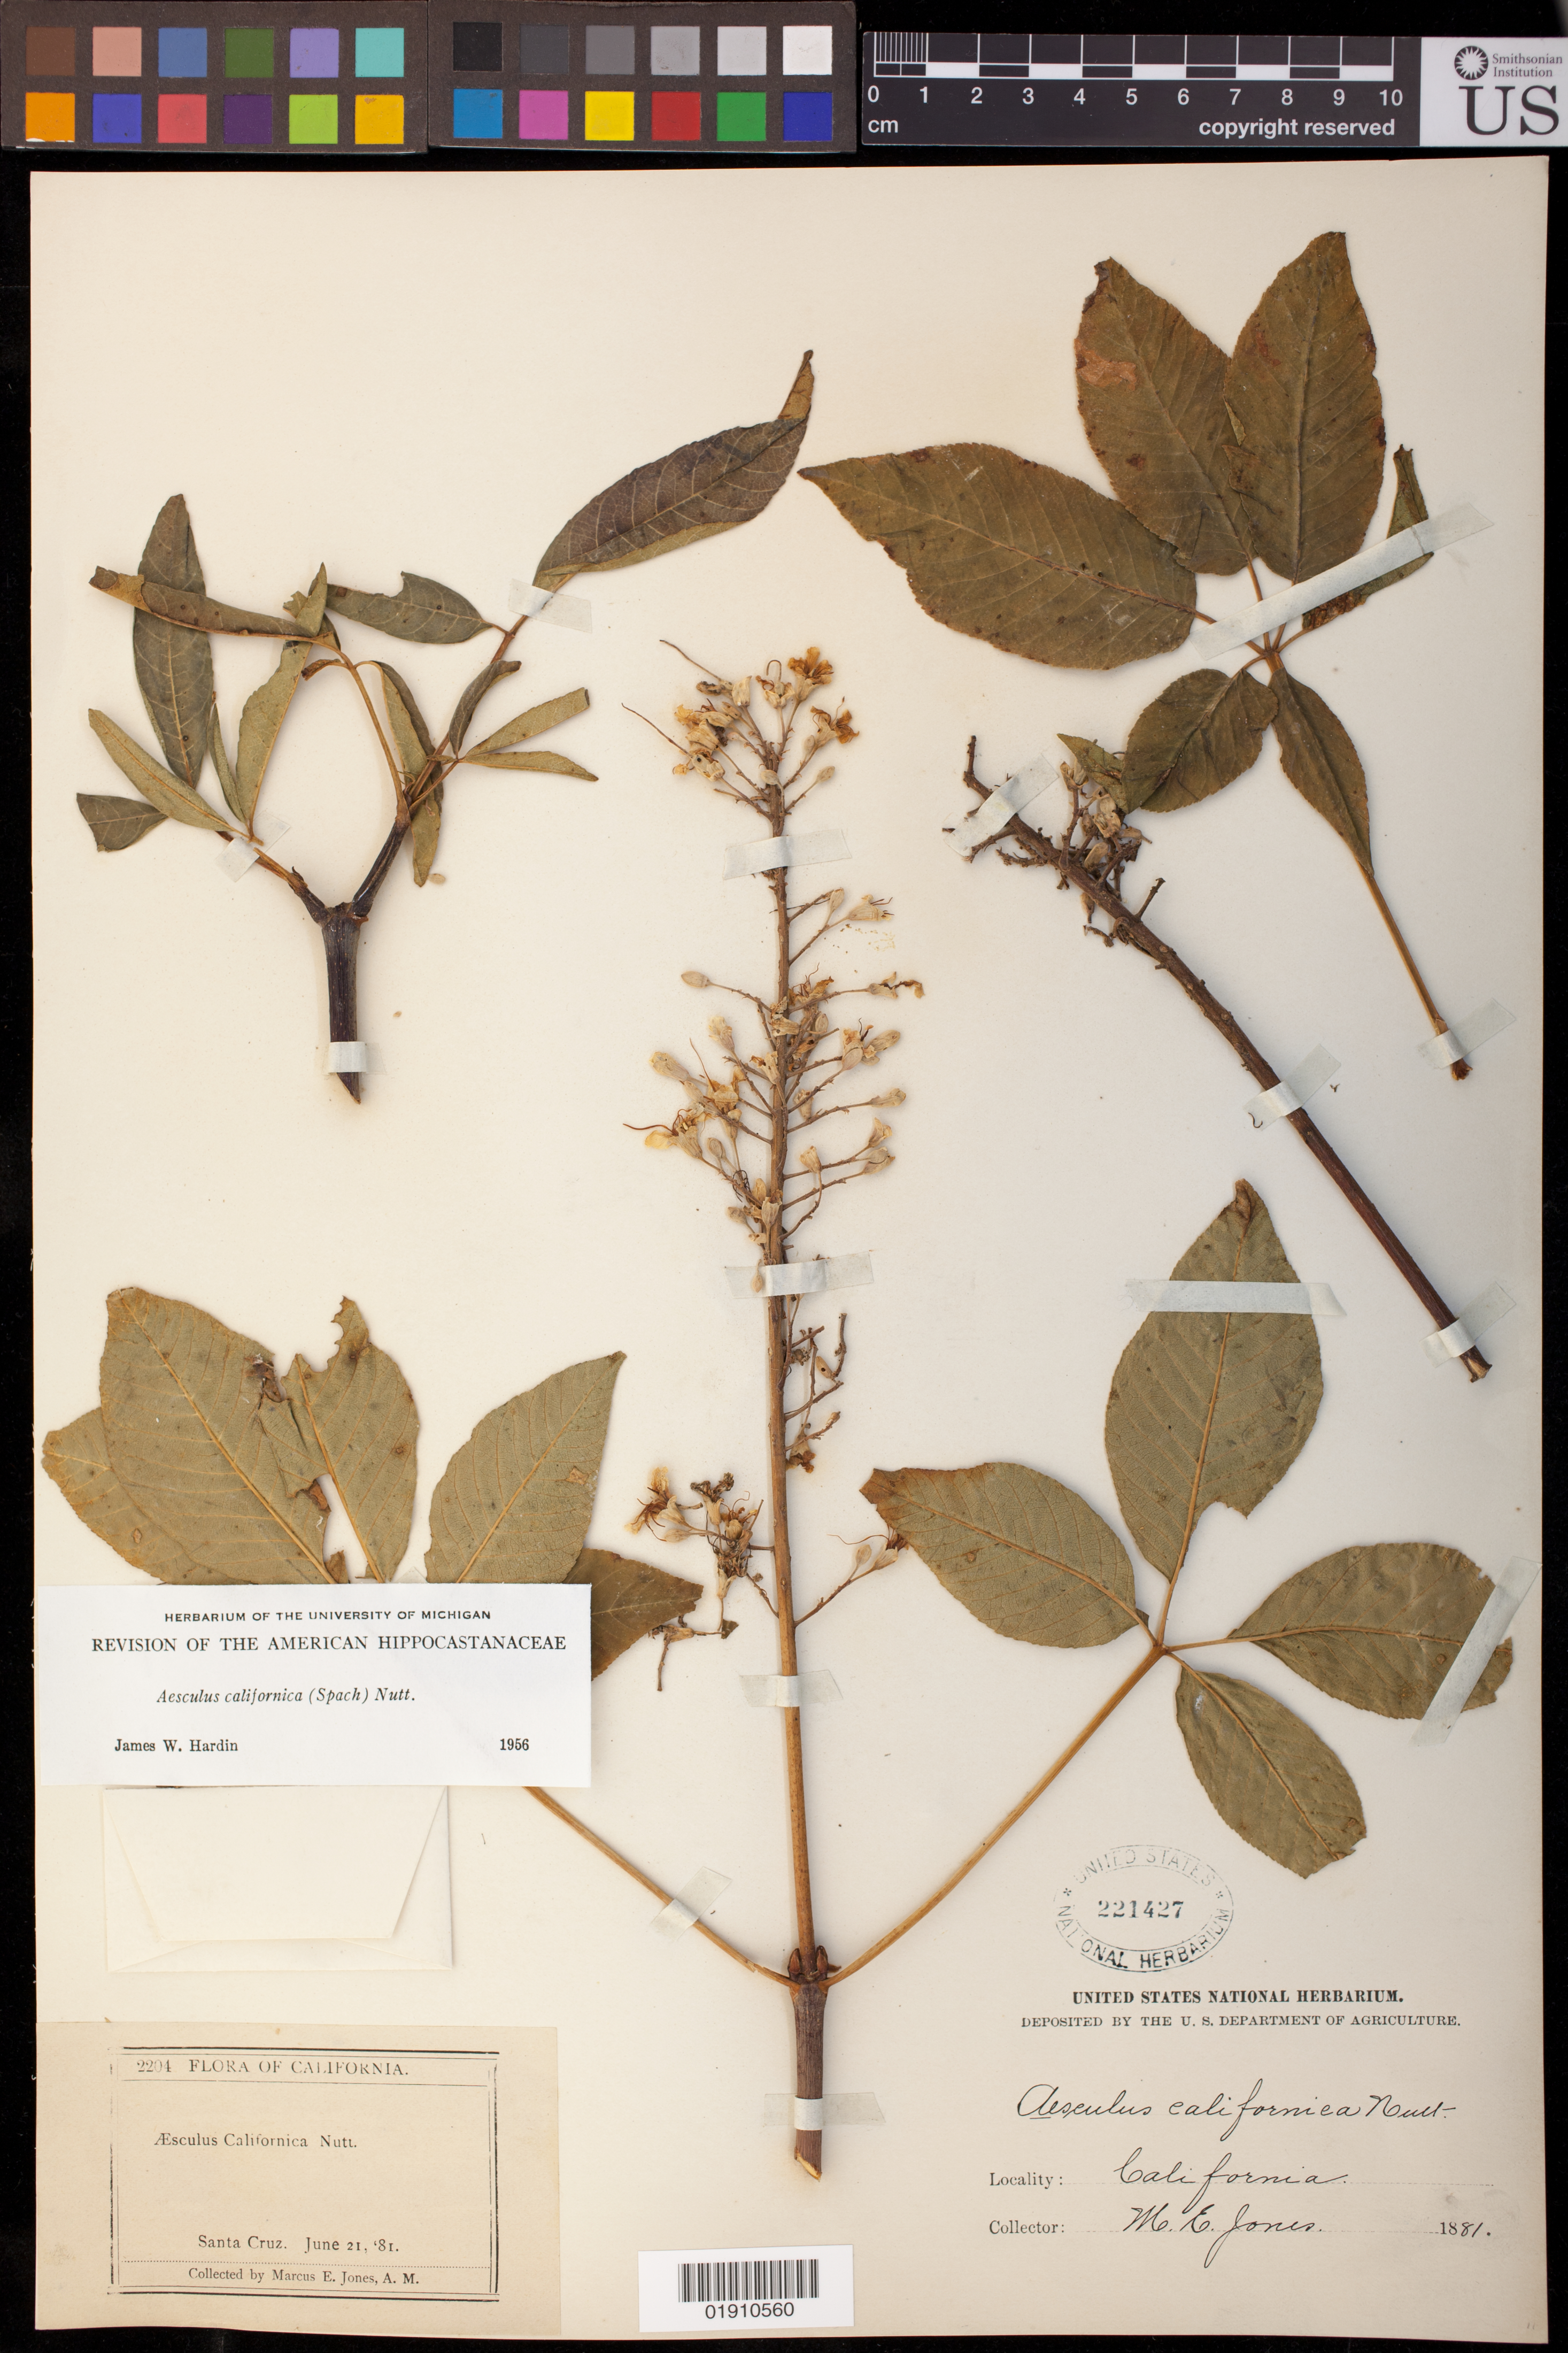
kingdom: Plantae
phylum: Tracheophyta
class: Magnoliopsida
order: Sapindales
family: Sapindaceae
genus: Aesculus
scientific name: Aesculus californica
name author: (Spach) Nutt.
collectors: M. E. Jones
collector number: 2204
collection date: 1881-06-21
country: United States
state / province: California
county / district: Santa Cruz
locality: Santa Cruz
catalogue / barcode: US 221427